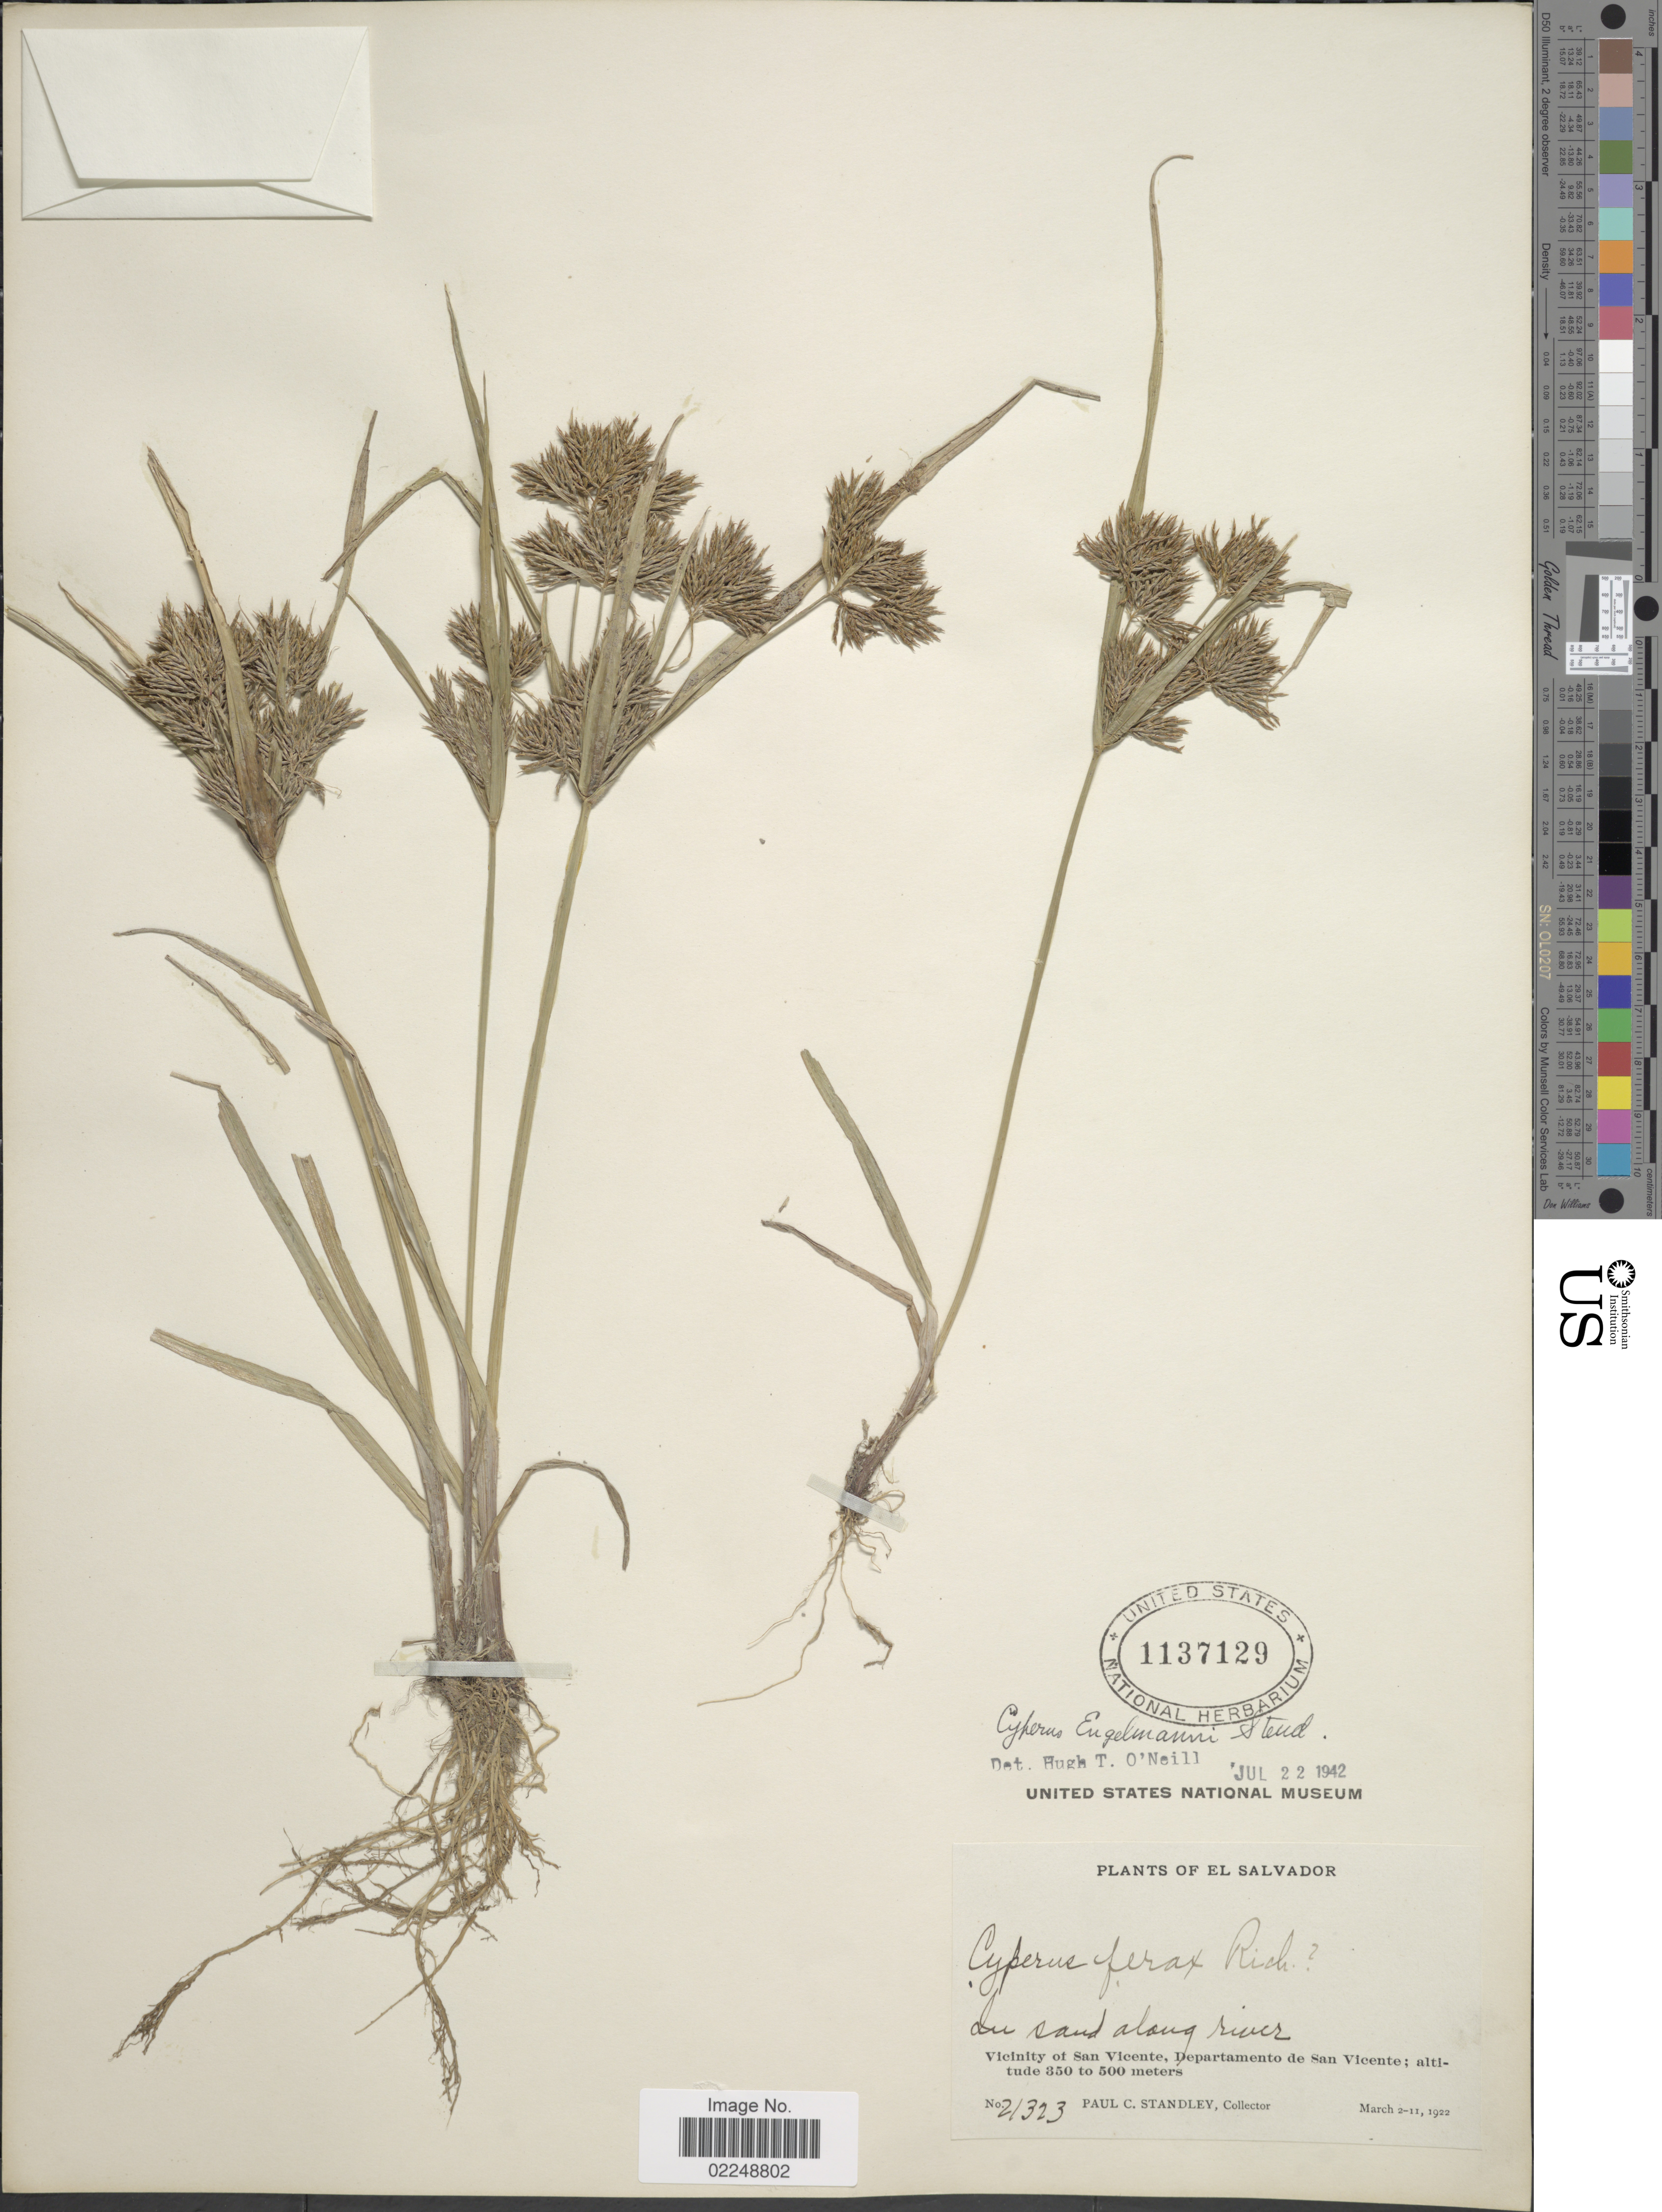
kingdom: Plantae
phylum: Tracheophyta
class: Liliopsida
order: Poales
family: Cyperaceae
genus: Cyperus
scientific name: Cyperus engelmannii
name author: Steud.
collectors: P. C. Standley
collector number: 21323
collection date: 1922-03-02/1922-03-11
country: El Salvador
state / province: San Vincente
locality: Vicinity of San Vicente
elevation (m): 350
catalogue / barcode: US 1137129